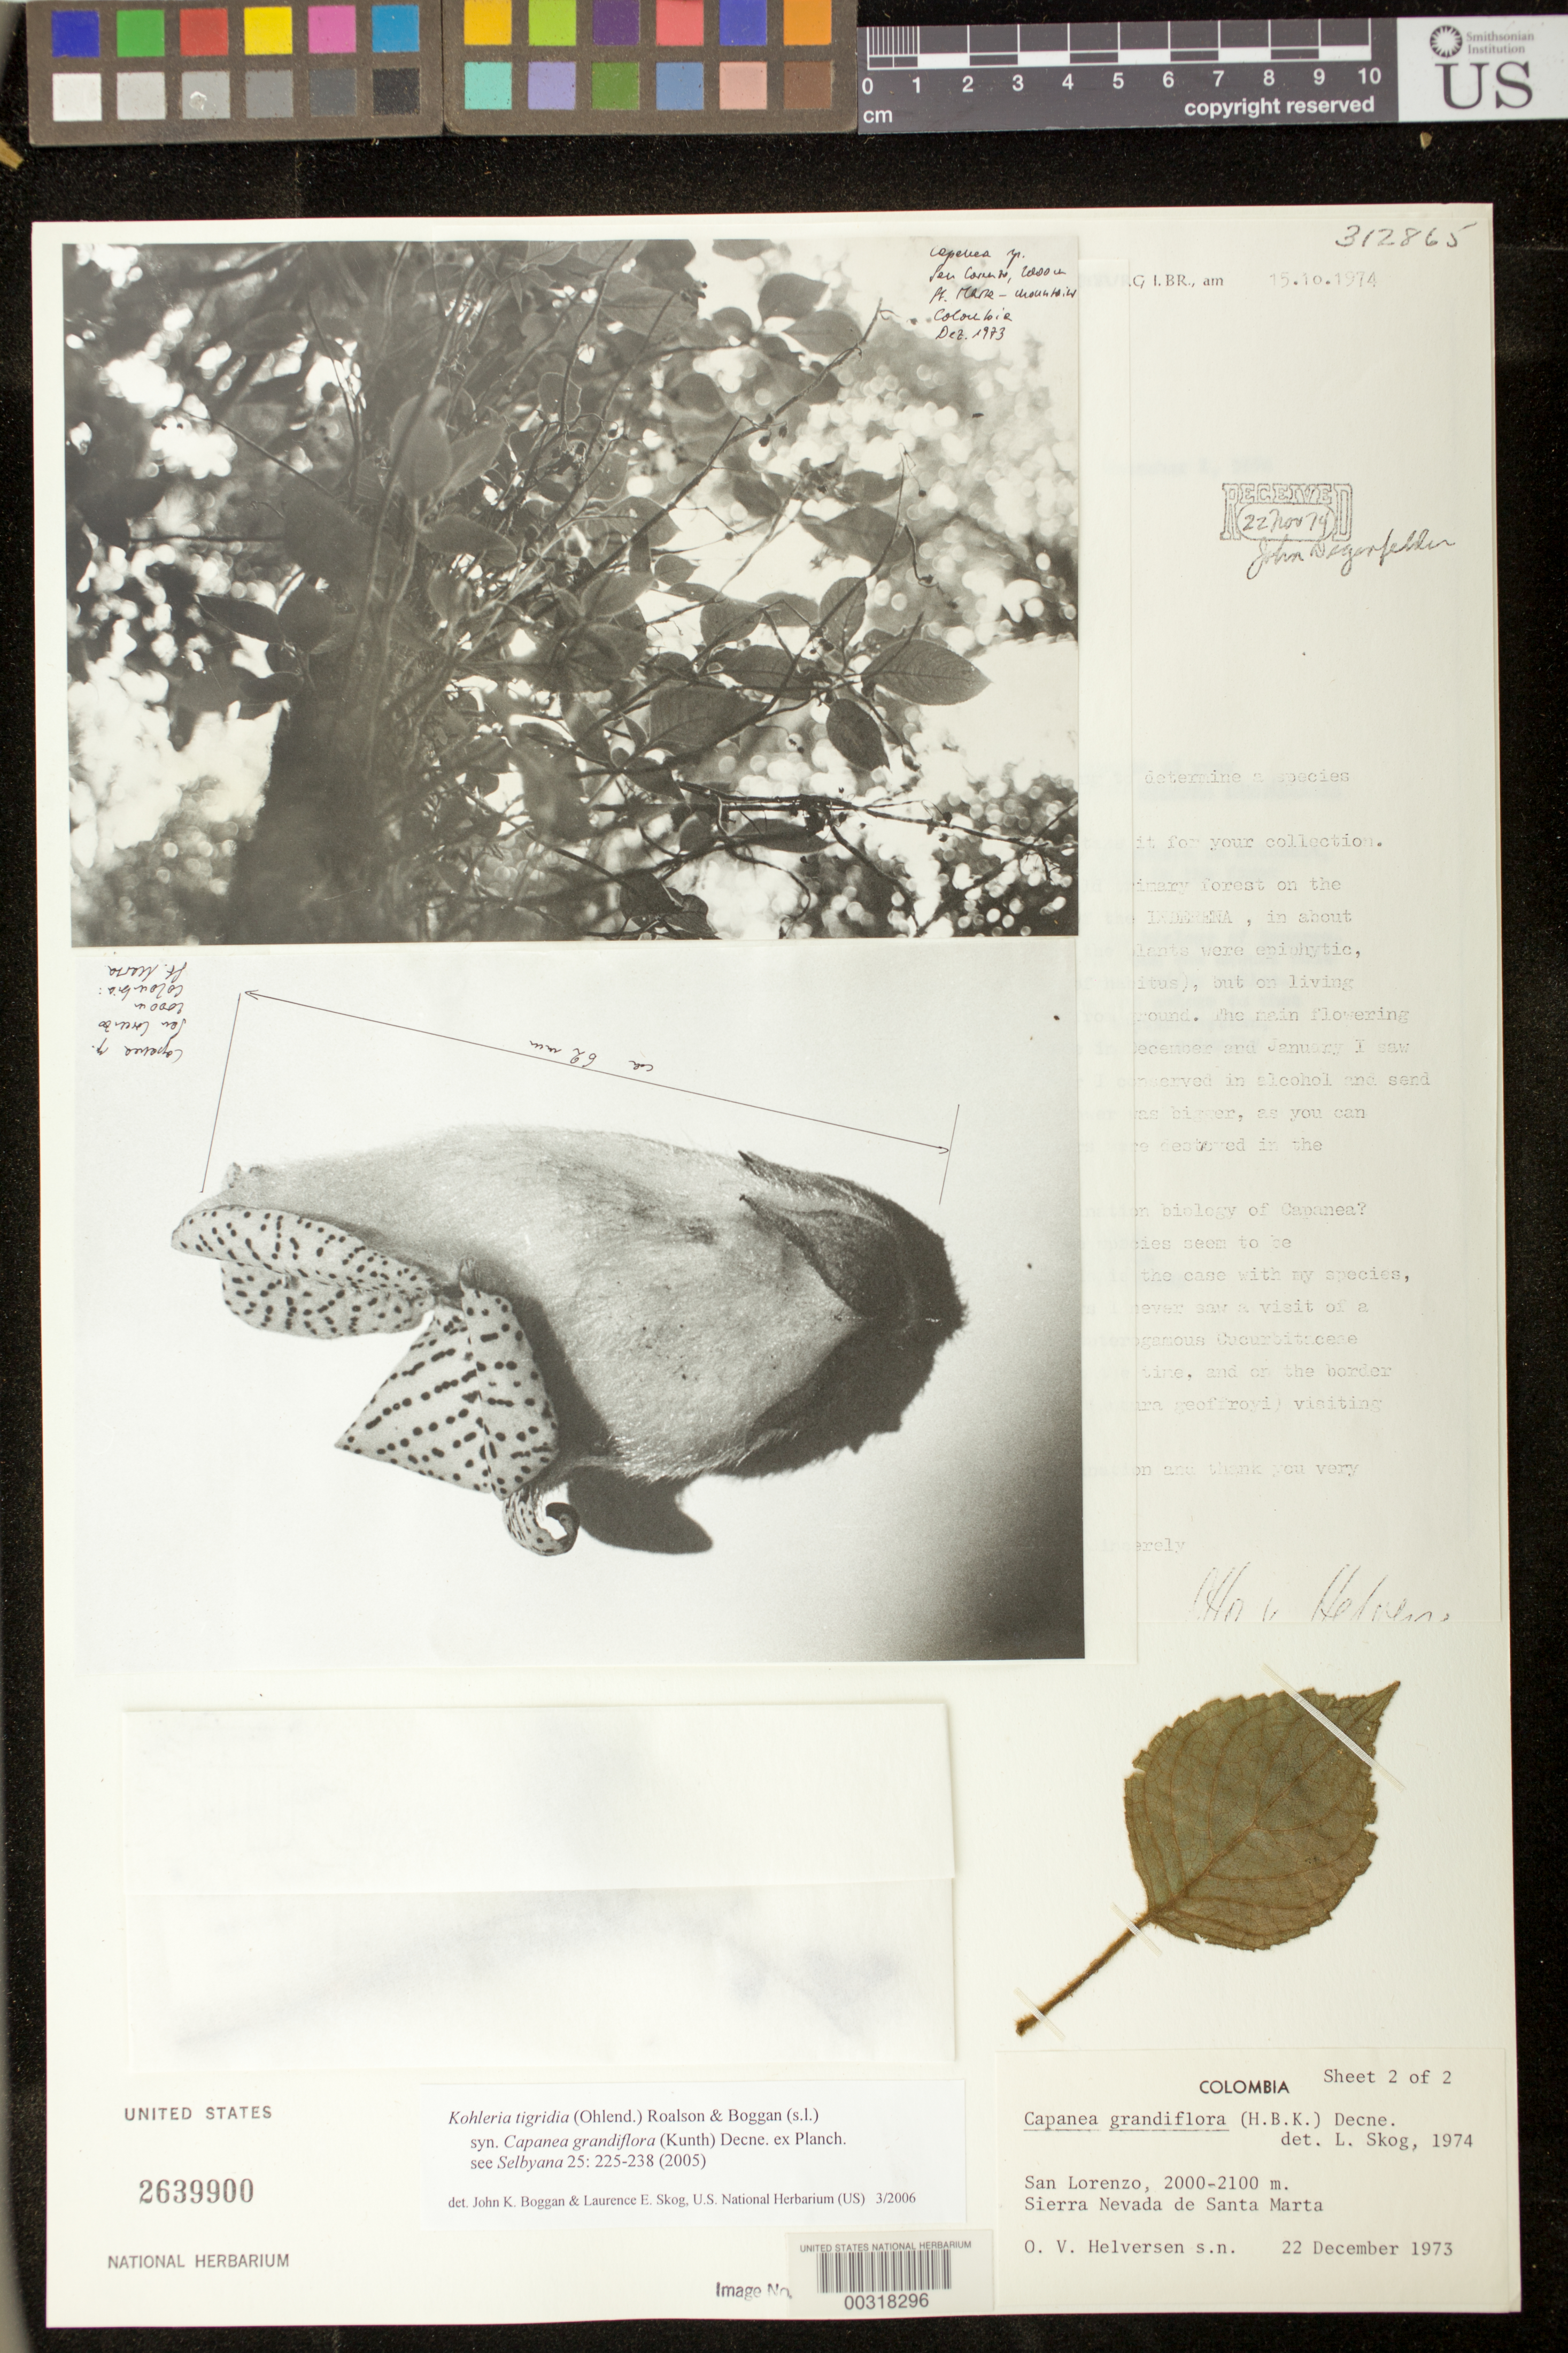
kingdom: Plantae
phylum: Tracheophyta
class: Magnoliopsida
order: Lamiales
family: Gesneriaceae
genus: Kohleria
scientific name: Kohleria tigridia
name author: (Ohlend.) Roalson & Boggan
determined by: Boggan, J. K.; Skog, L. E.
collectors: O. Helversen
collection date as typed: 22 Dec 1973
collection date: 1973-12-22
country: Colombia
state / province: Magdalena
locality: San Lorenzo, Sierra Nevada de Santa Marta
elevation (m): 2000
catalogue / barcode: US 2639900